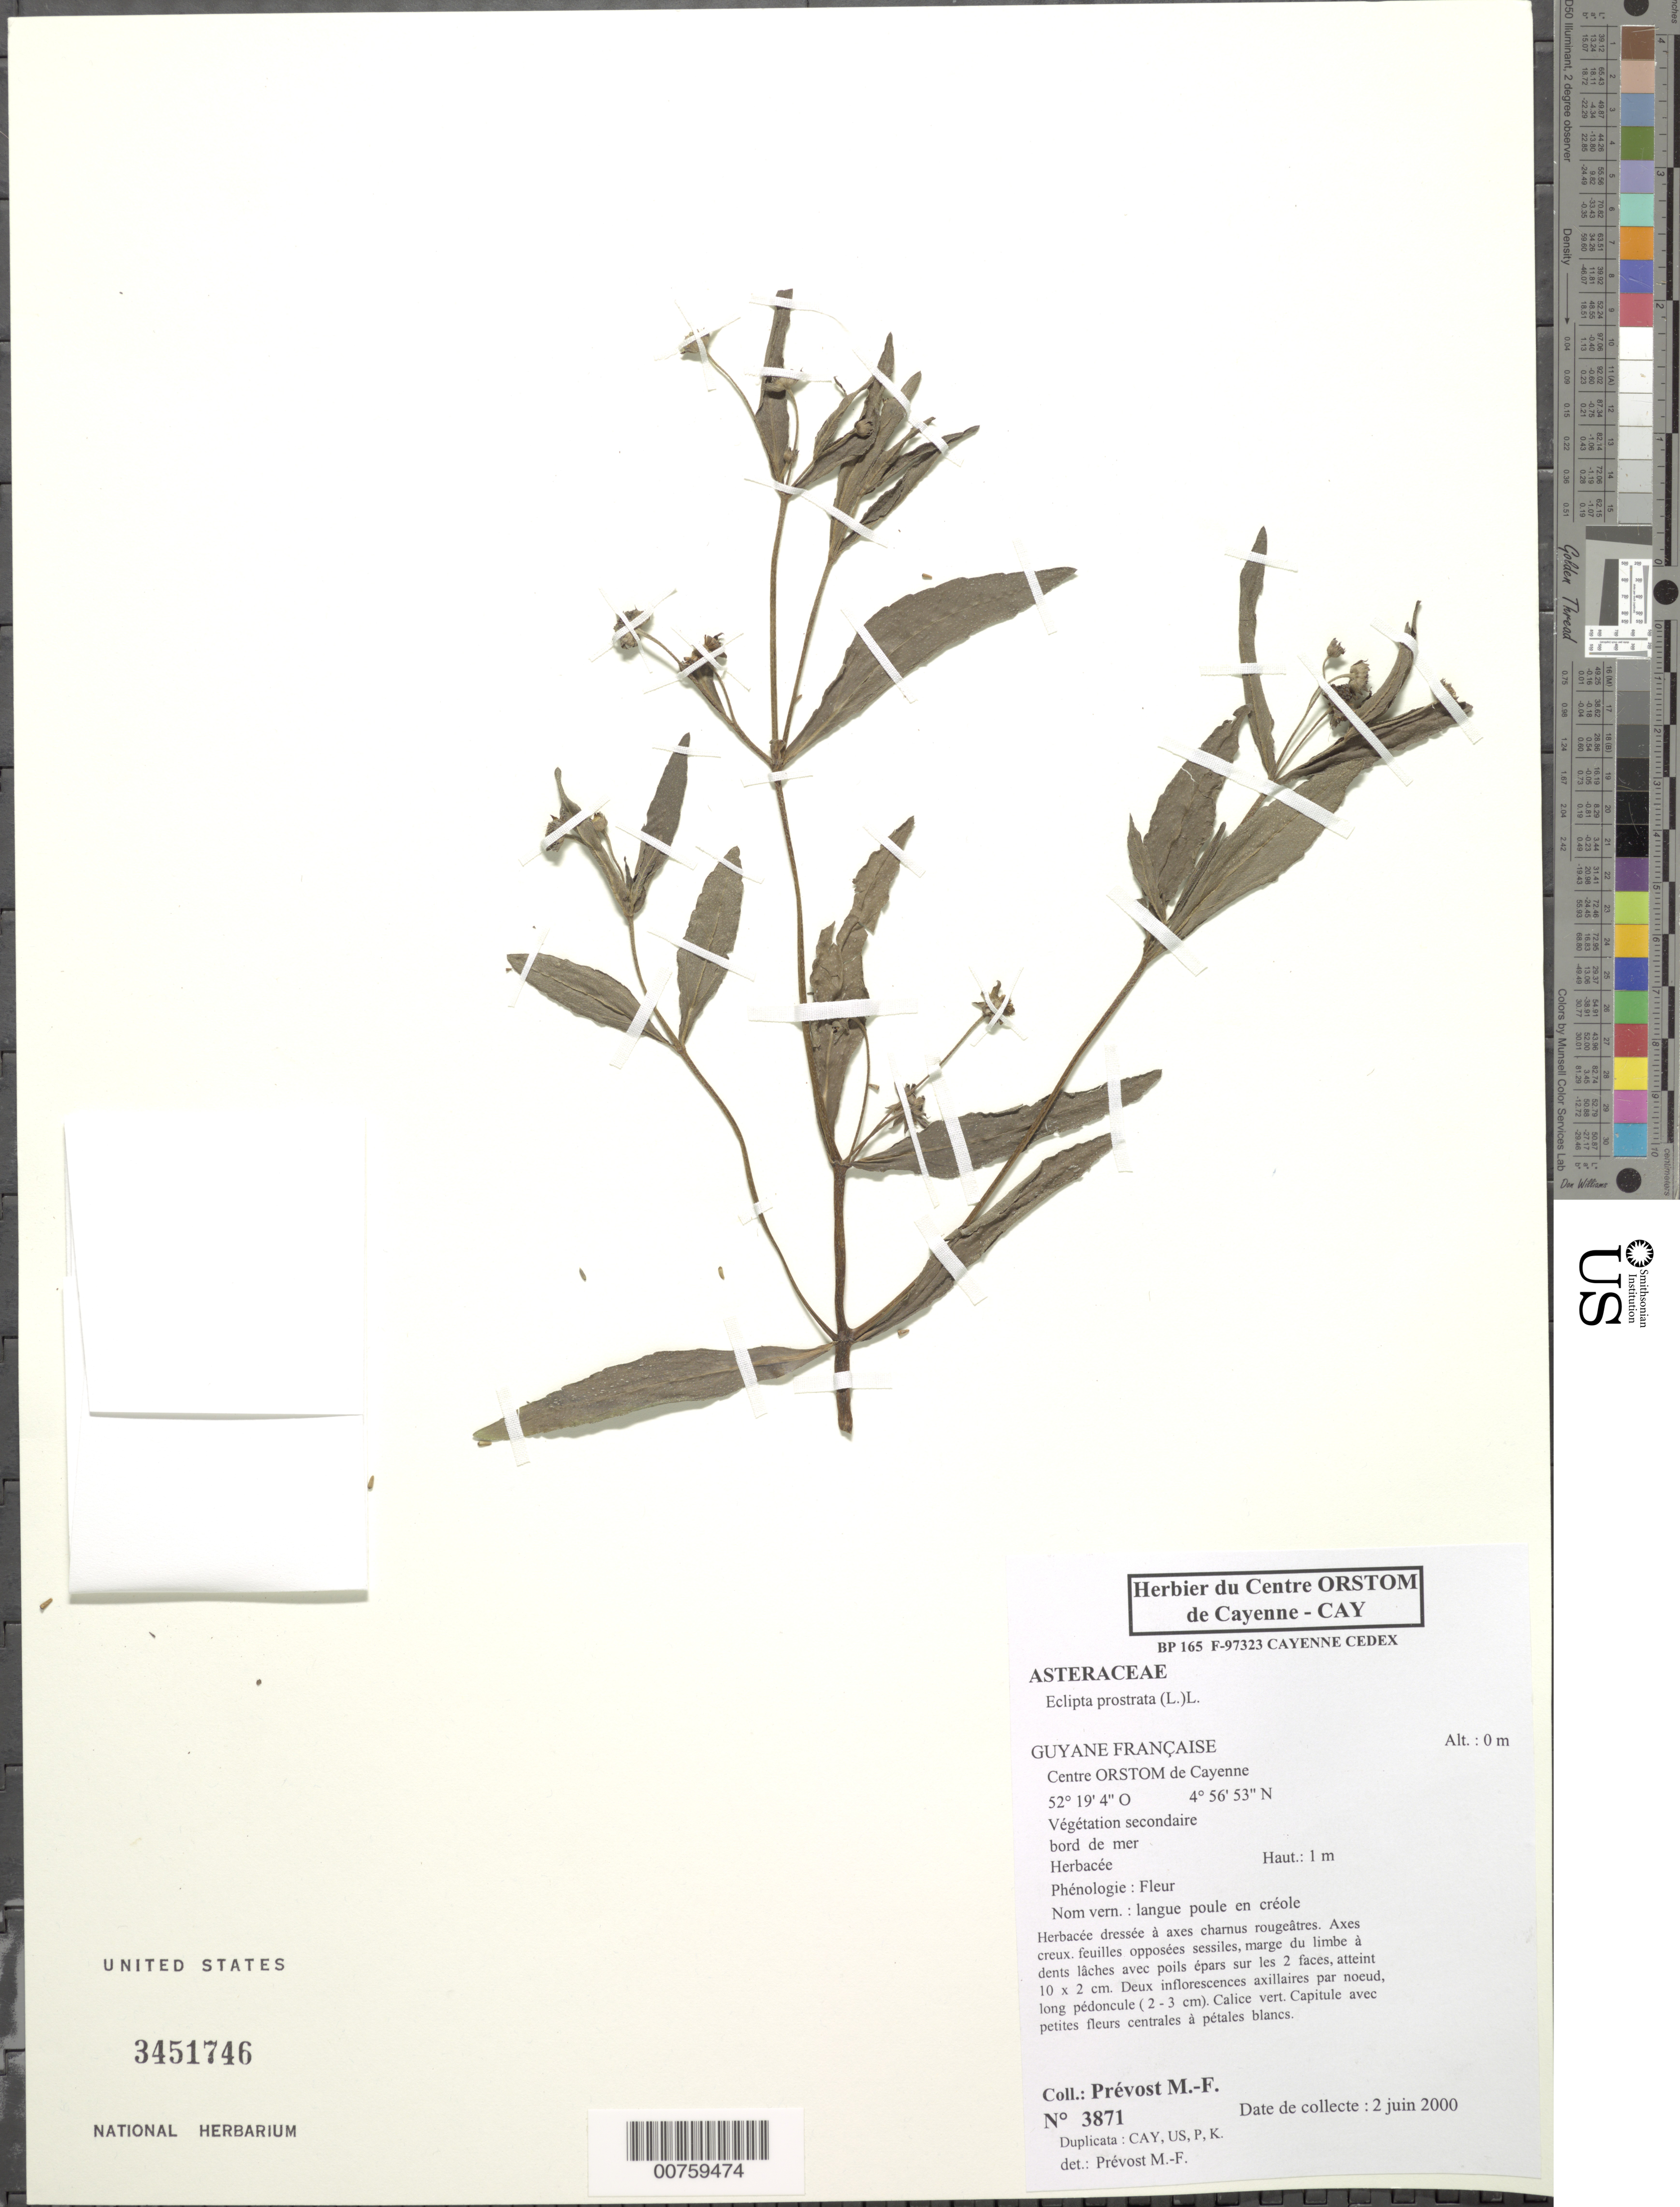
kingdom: Plantae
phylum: Tracheophyta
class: Magnoliopsida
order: Asterales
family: Asteraceae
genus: Eclipta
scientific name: Eclipta prostrata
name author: (L.) L.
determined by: Prévost, M.-F.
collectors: M.-F. Prévost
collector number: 3871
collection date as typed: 2-Jun-00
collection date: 2000-06-02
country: French Guiana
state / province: Cayenne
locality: Centre ORSTOM de Cayenne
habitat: Secondary vegetation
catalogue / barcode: US 3451746